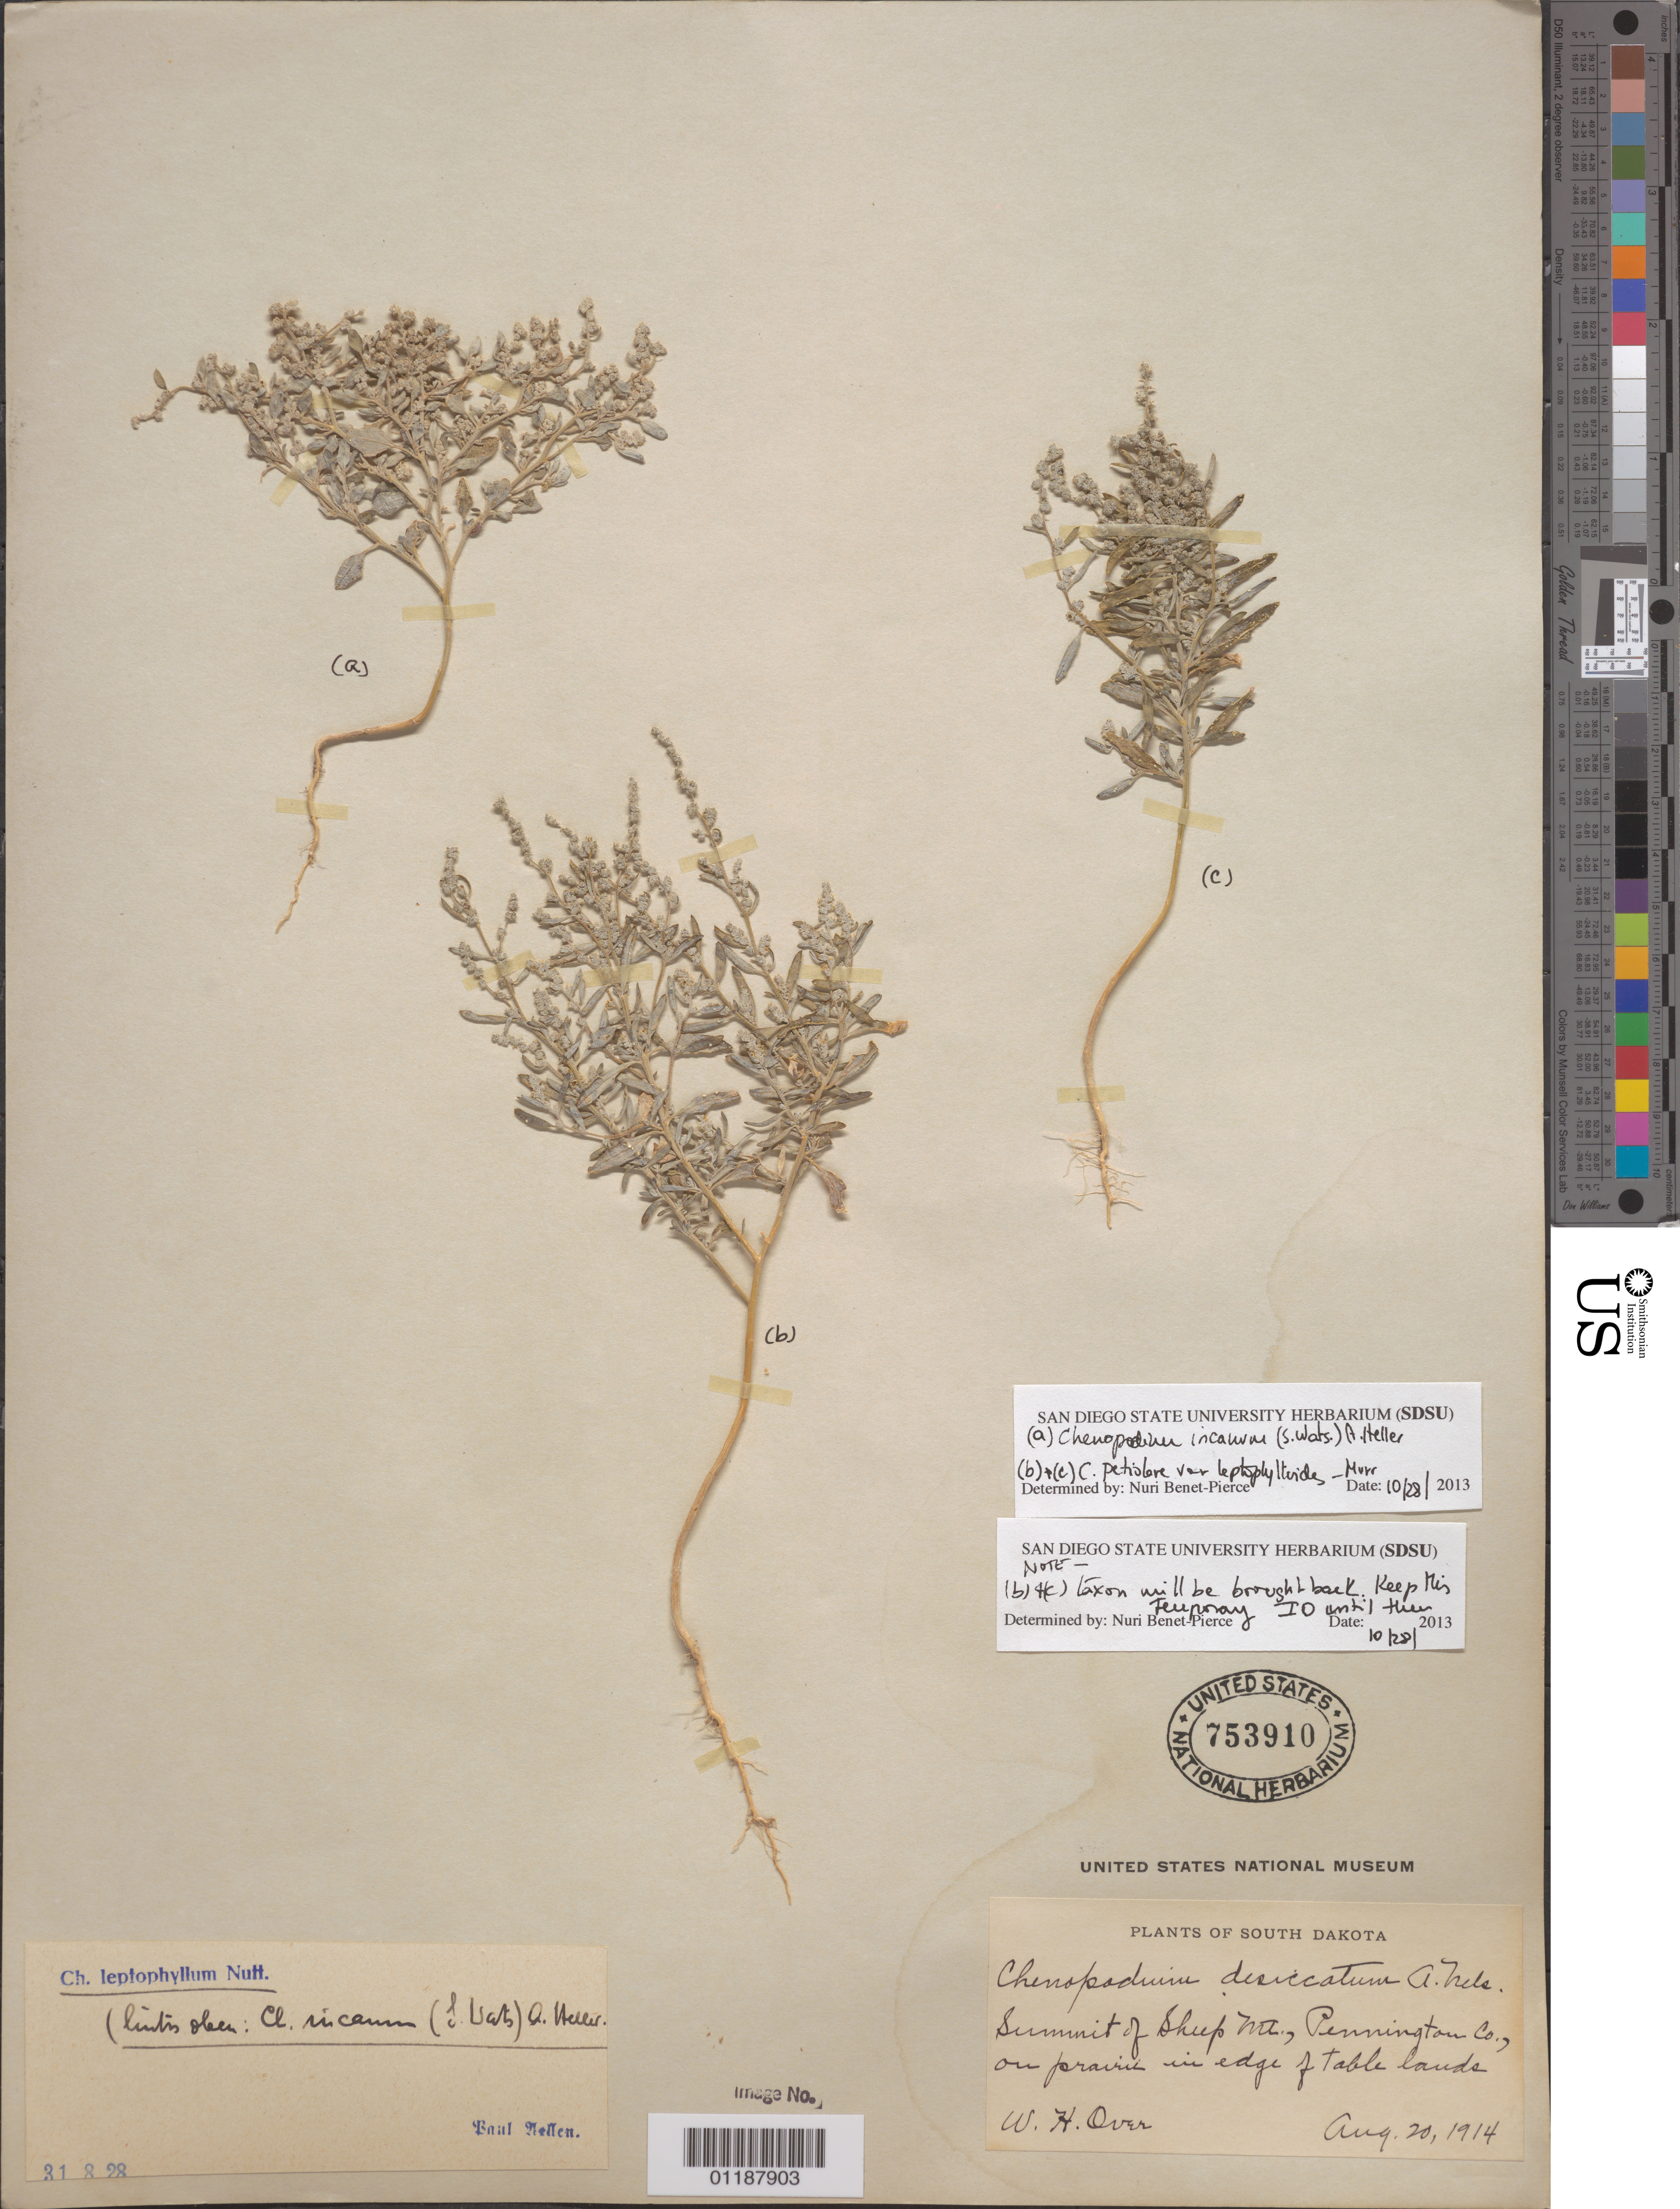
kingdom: Plantae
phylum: Tracheophyta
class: Magnoliopsida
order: Caryophyllales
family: Amaranthaceae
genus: Chenopodium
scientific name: Chenopodium incanum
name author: (S. Watson) A. Heller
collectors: W. Over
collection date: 1914-08-20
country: United States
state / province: South Dakota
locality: Summit of Sheet Mt., Pennington Co.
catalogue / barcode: US 753910